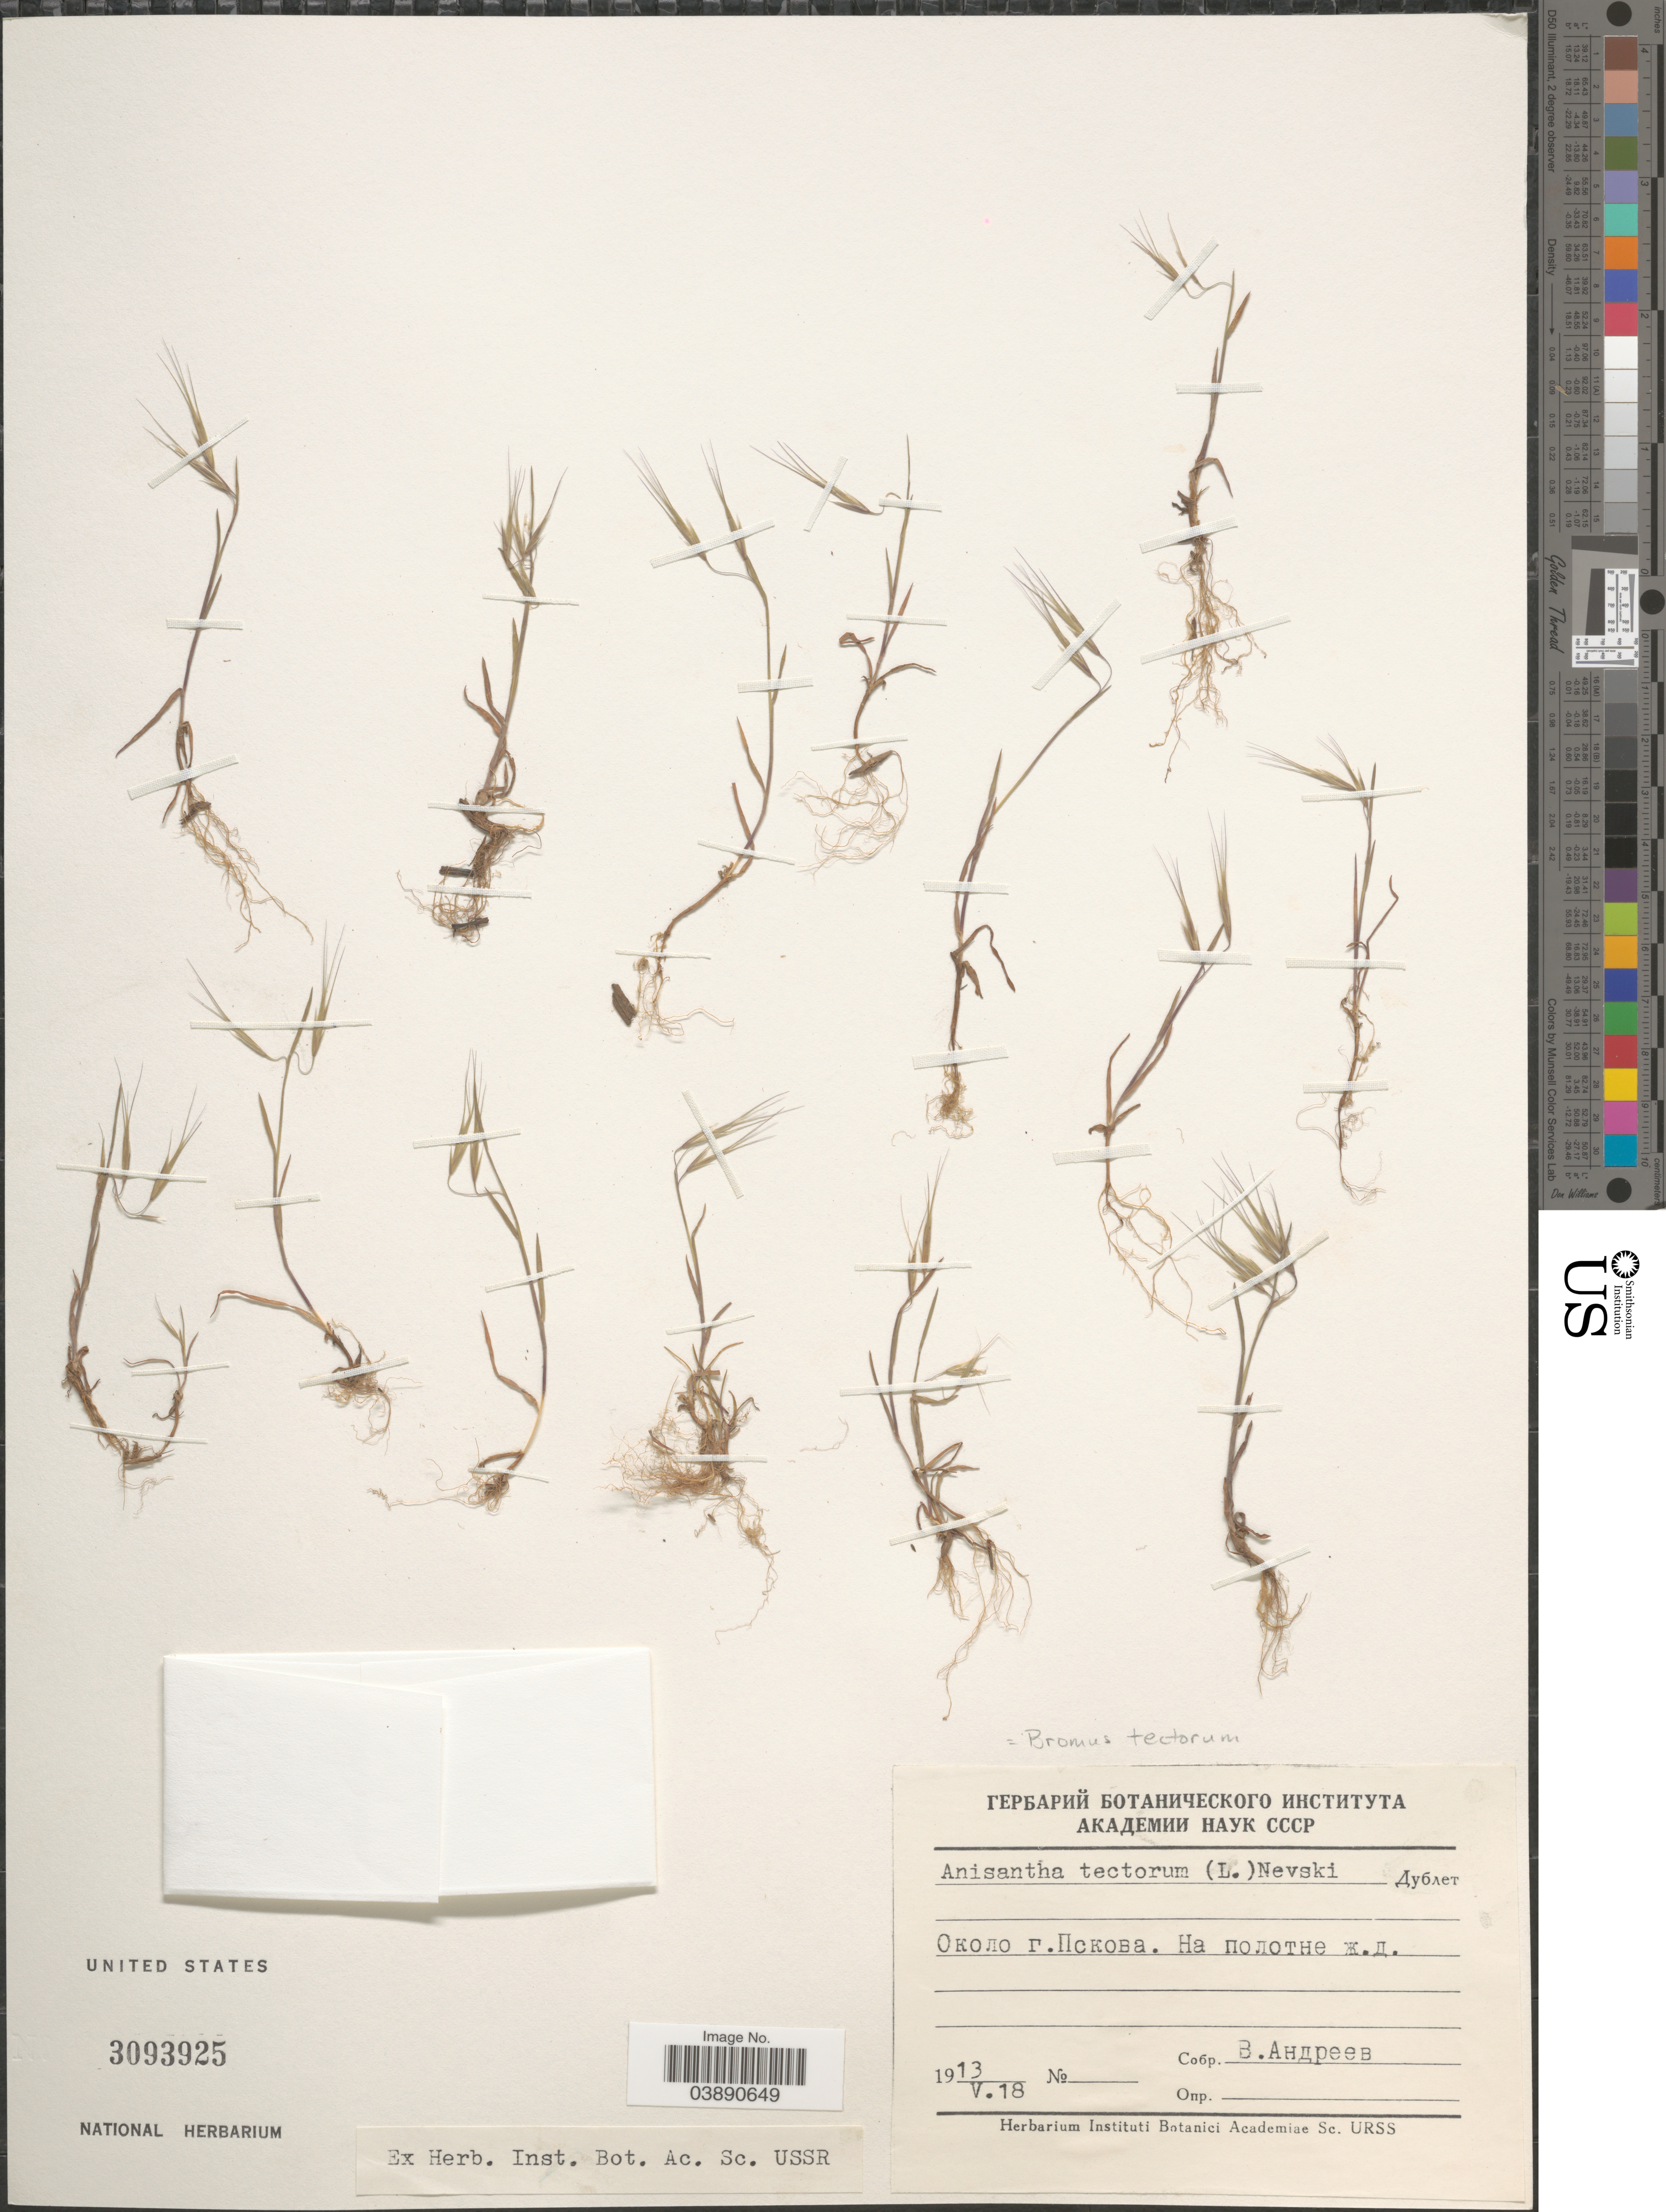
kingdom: Plantae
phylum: Tracheophyta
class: Liliopsida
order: Poales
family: Poaceae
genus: Bromus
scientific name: Bromus tectorum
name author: L.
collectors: V. Andreev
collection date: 1913-05-18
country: Russian Federation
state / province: Pskov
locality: Near Pskov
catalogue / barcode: US 3093925